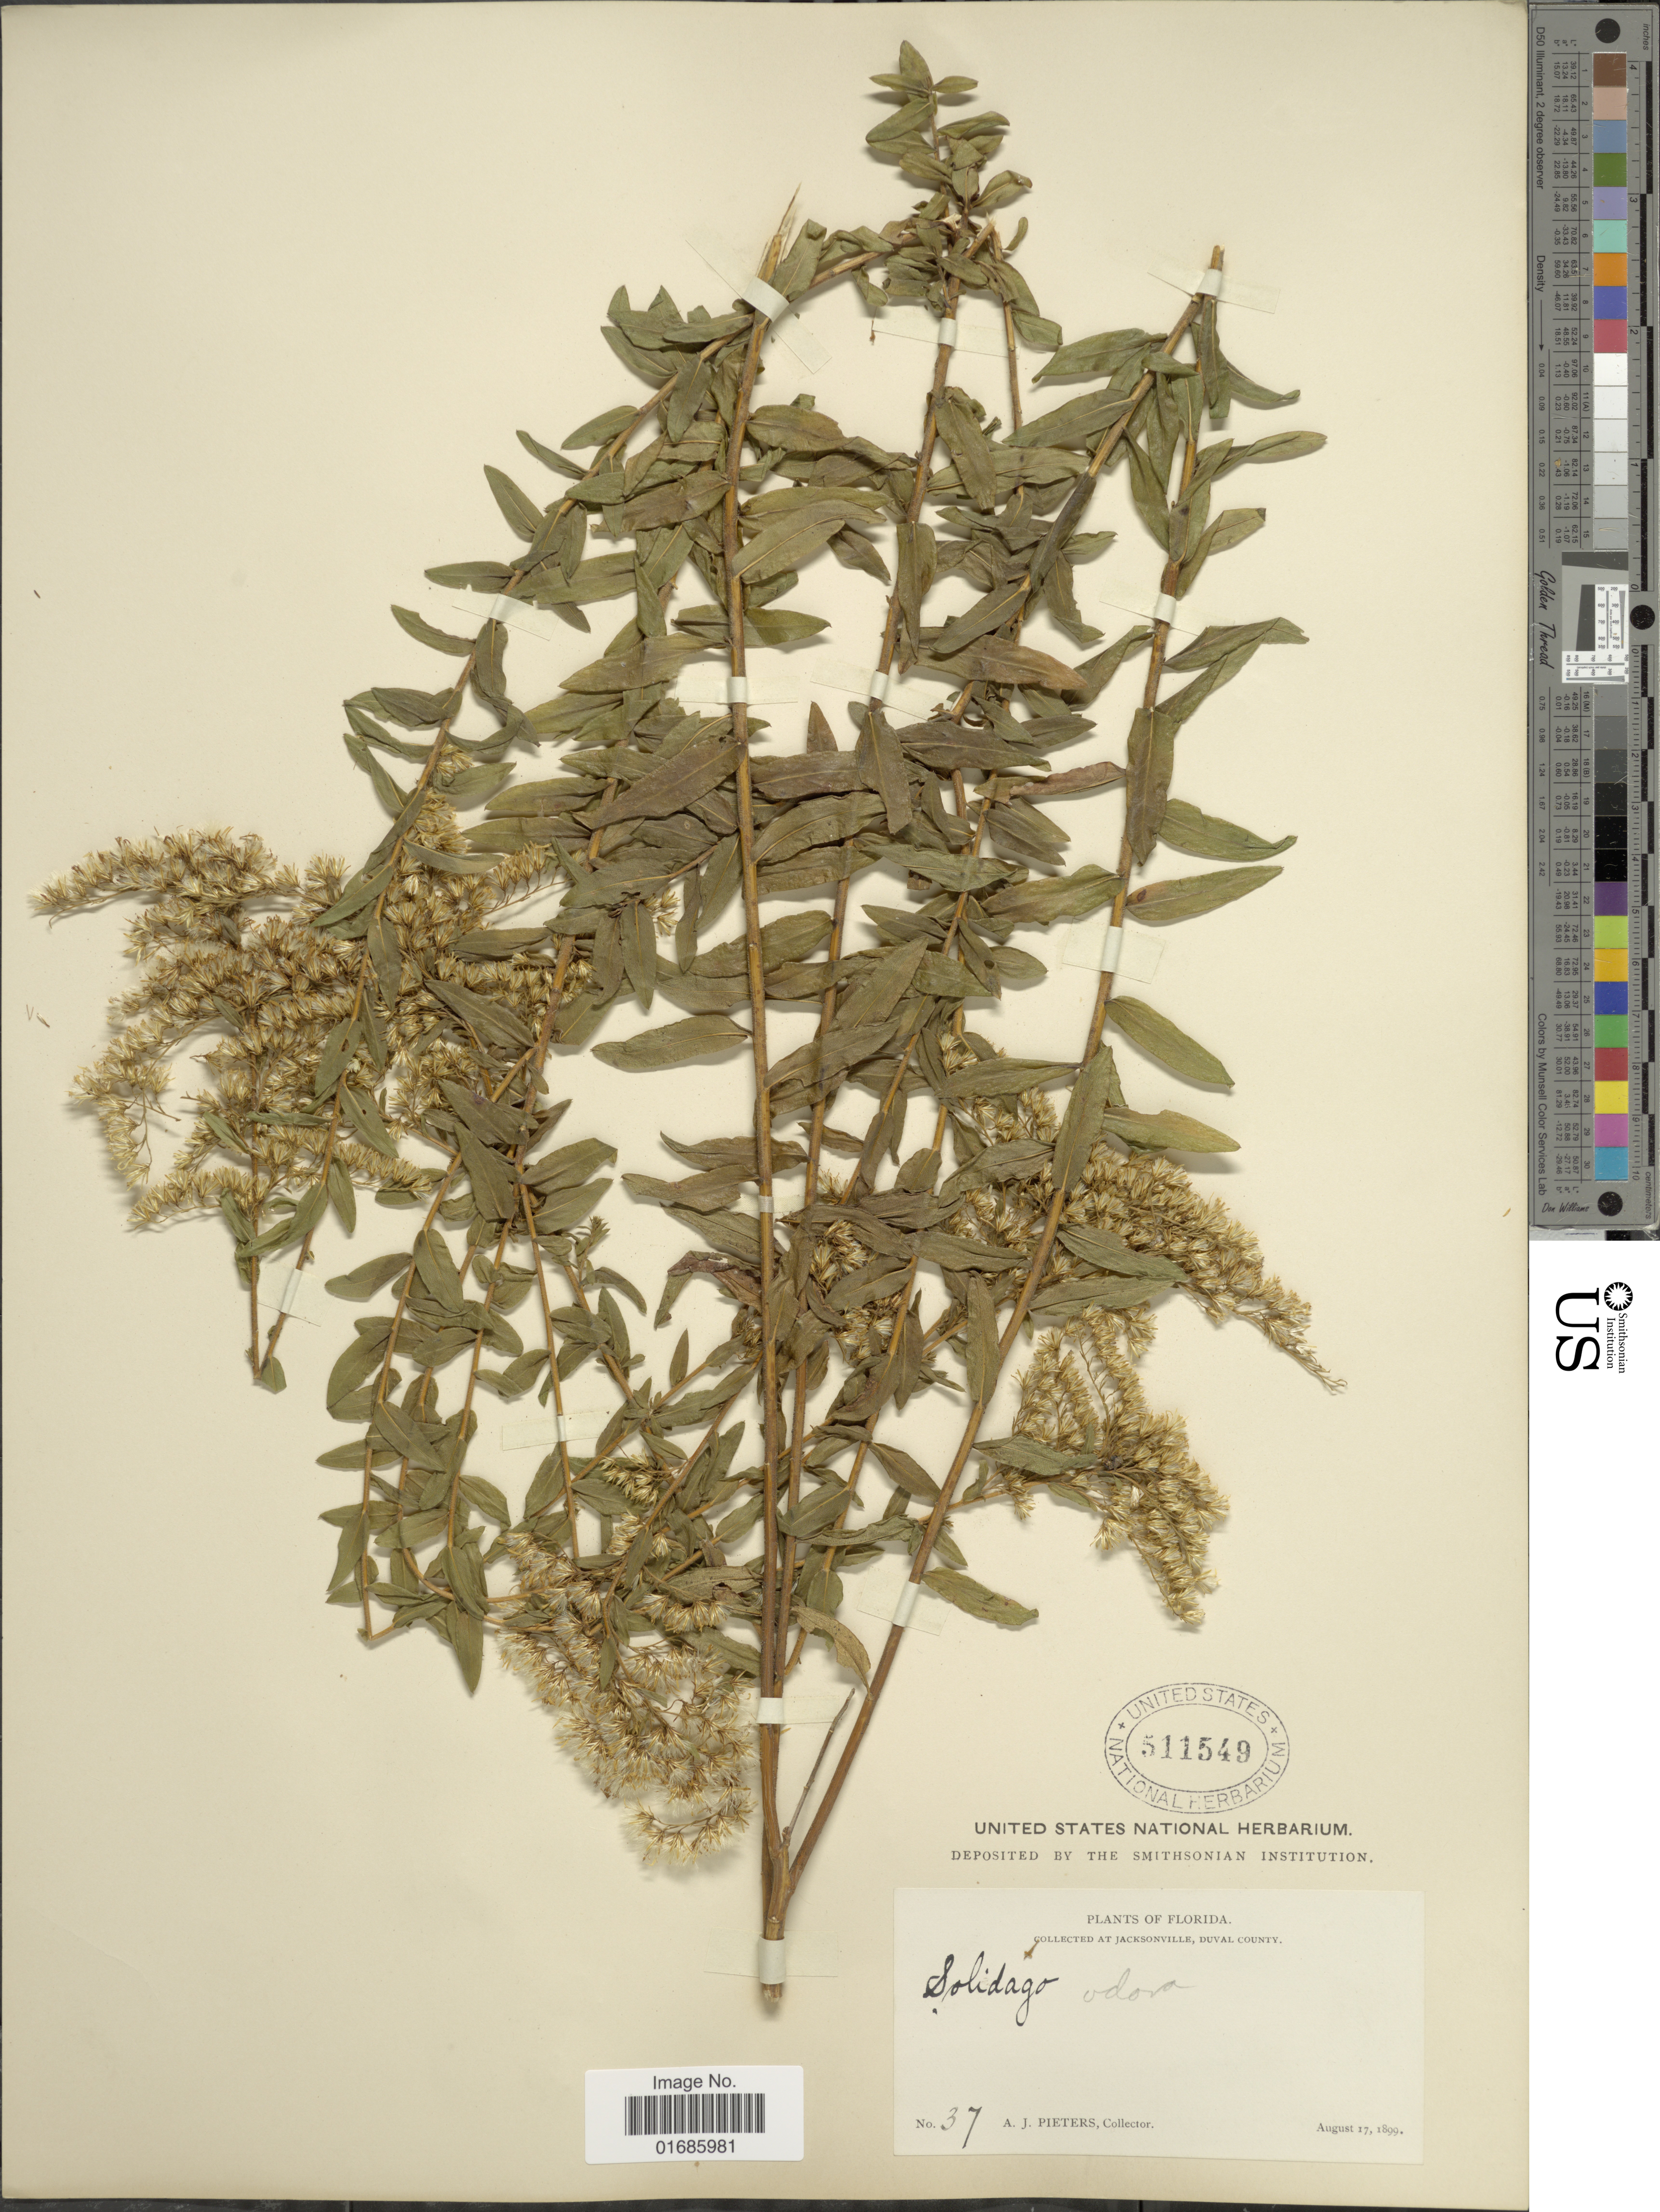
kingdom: Plantae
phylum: Tracheophyta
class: Magnoliopsida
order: Asterales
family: Asteraceae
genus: Solidago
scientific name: Solidago chapmanii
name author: Torr. & A. Gray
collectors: A. Pieters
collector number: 37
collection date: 1899-08-17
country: United States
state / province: Florida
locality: Jacksonville, Duval County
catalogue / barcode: US 511549